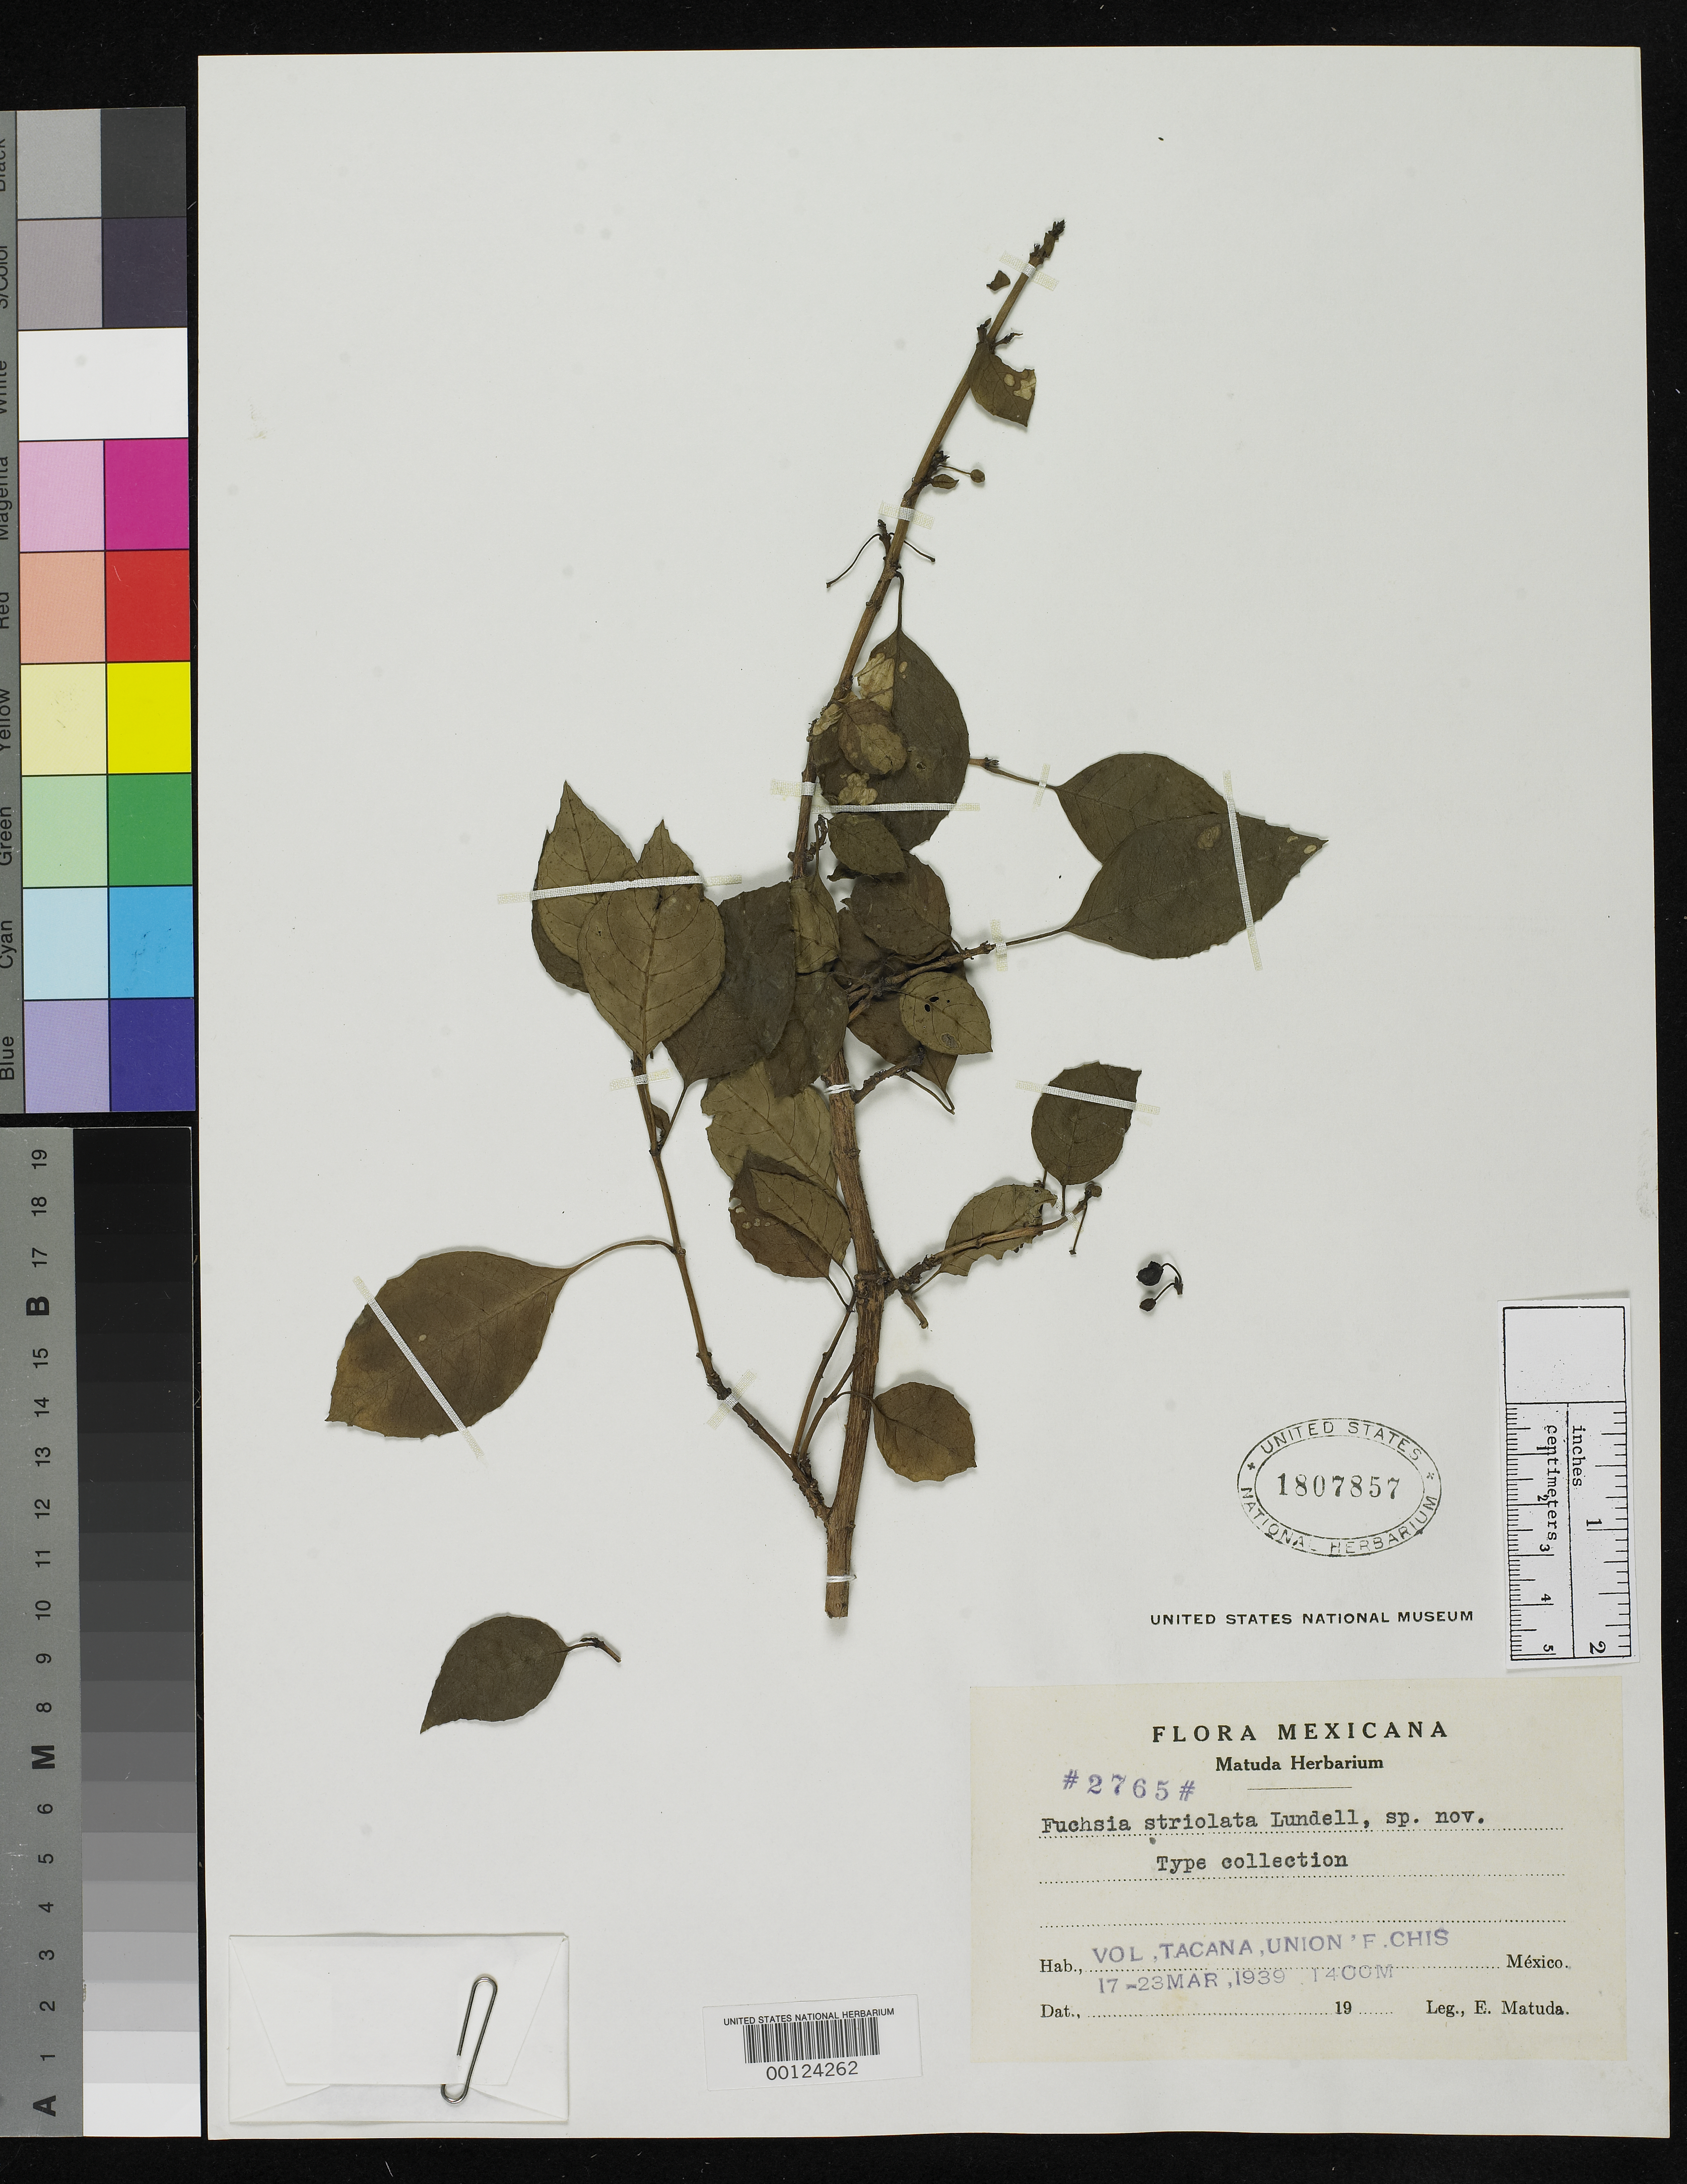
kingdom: Plantae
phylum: Tracheophyta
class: Magnoliopsida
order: Myrtales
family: Onagraceae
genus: Fuchsia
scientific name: Fuchsia striolata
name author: Lundell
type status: Isotype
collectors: E. Matuda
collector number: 2765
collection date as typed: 17 Mar 1939 to 23 Mar 1939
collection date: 1939-03-17/1939-03-23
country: Mexico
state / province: Chiapas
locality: Volcan de Tacana.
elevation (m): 1400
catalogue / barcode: US 1807857